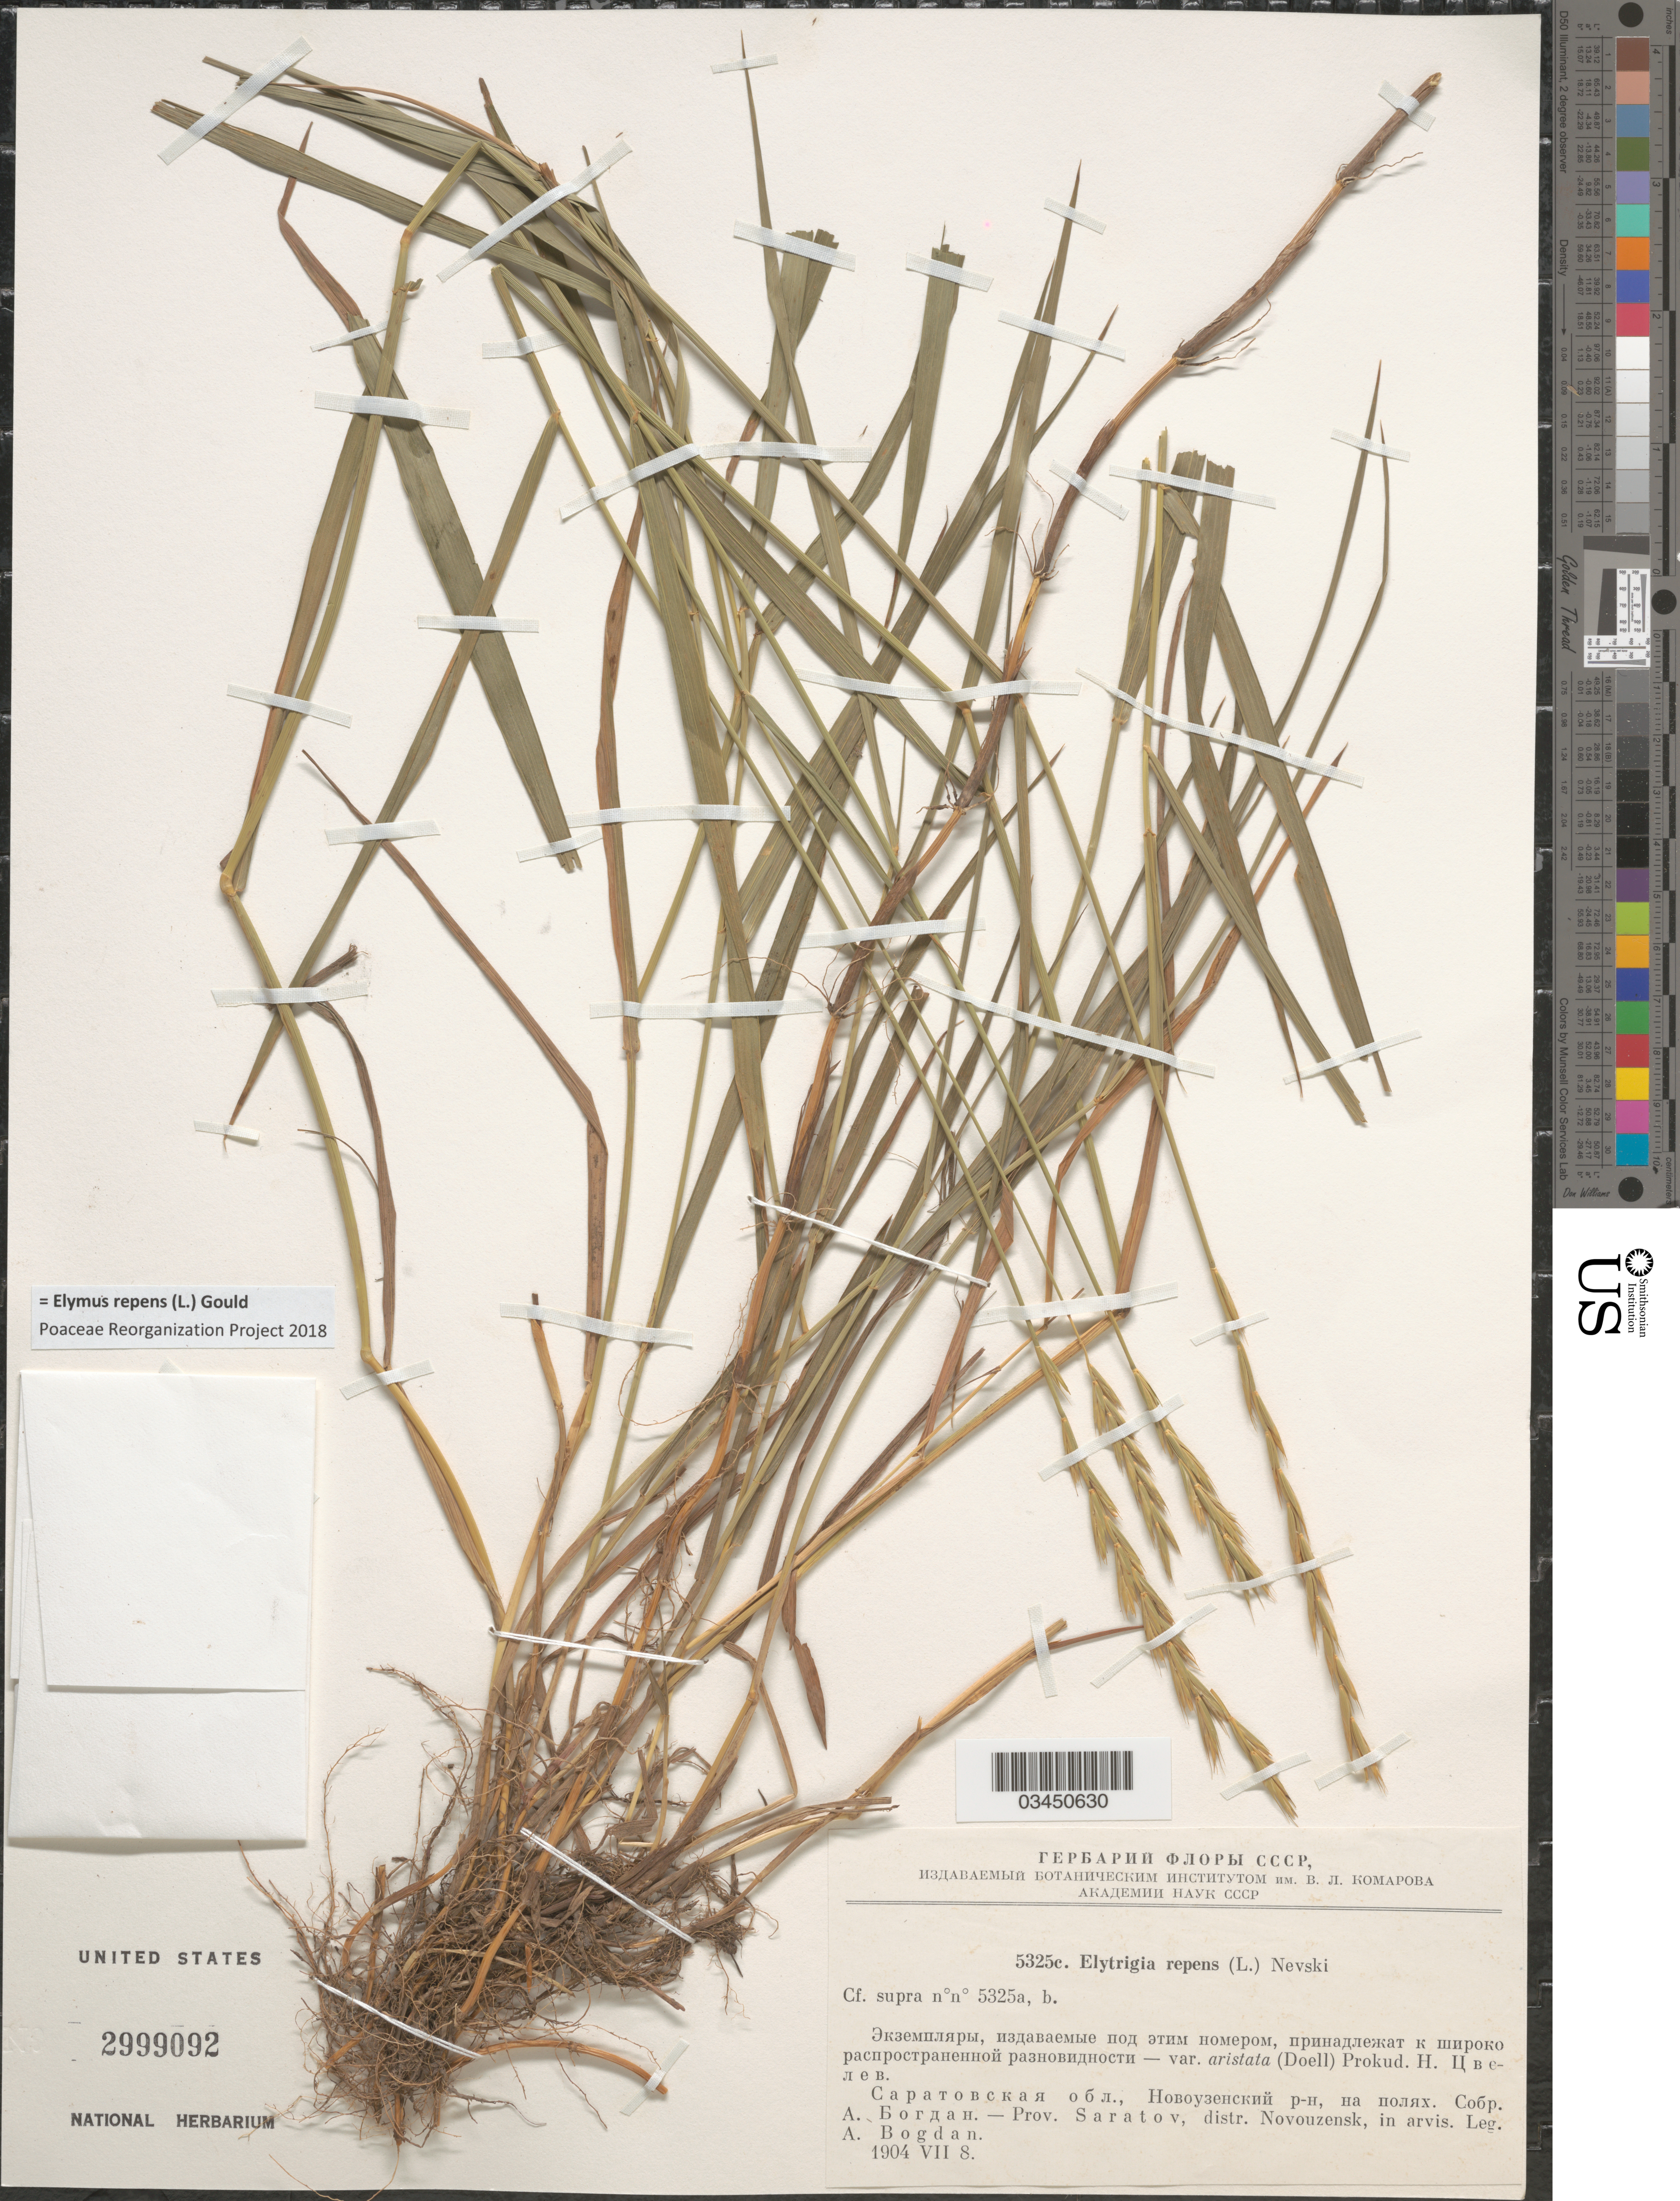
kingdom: Plantae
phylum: Tracheophyta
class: Liliopsida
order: Poales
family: Poaceae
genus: Elymus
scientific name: Elymus repens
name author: (L.) Gould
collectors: A. Bogdan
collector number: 5325c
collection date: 1904-07-08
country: Russian Federation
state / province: Saratov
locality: Distr. Novouzensk, in arvis.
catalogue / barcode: US 2999092